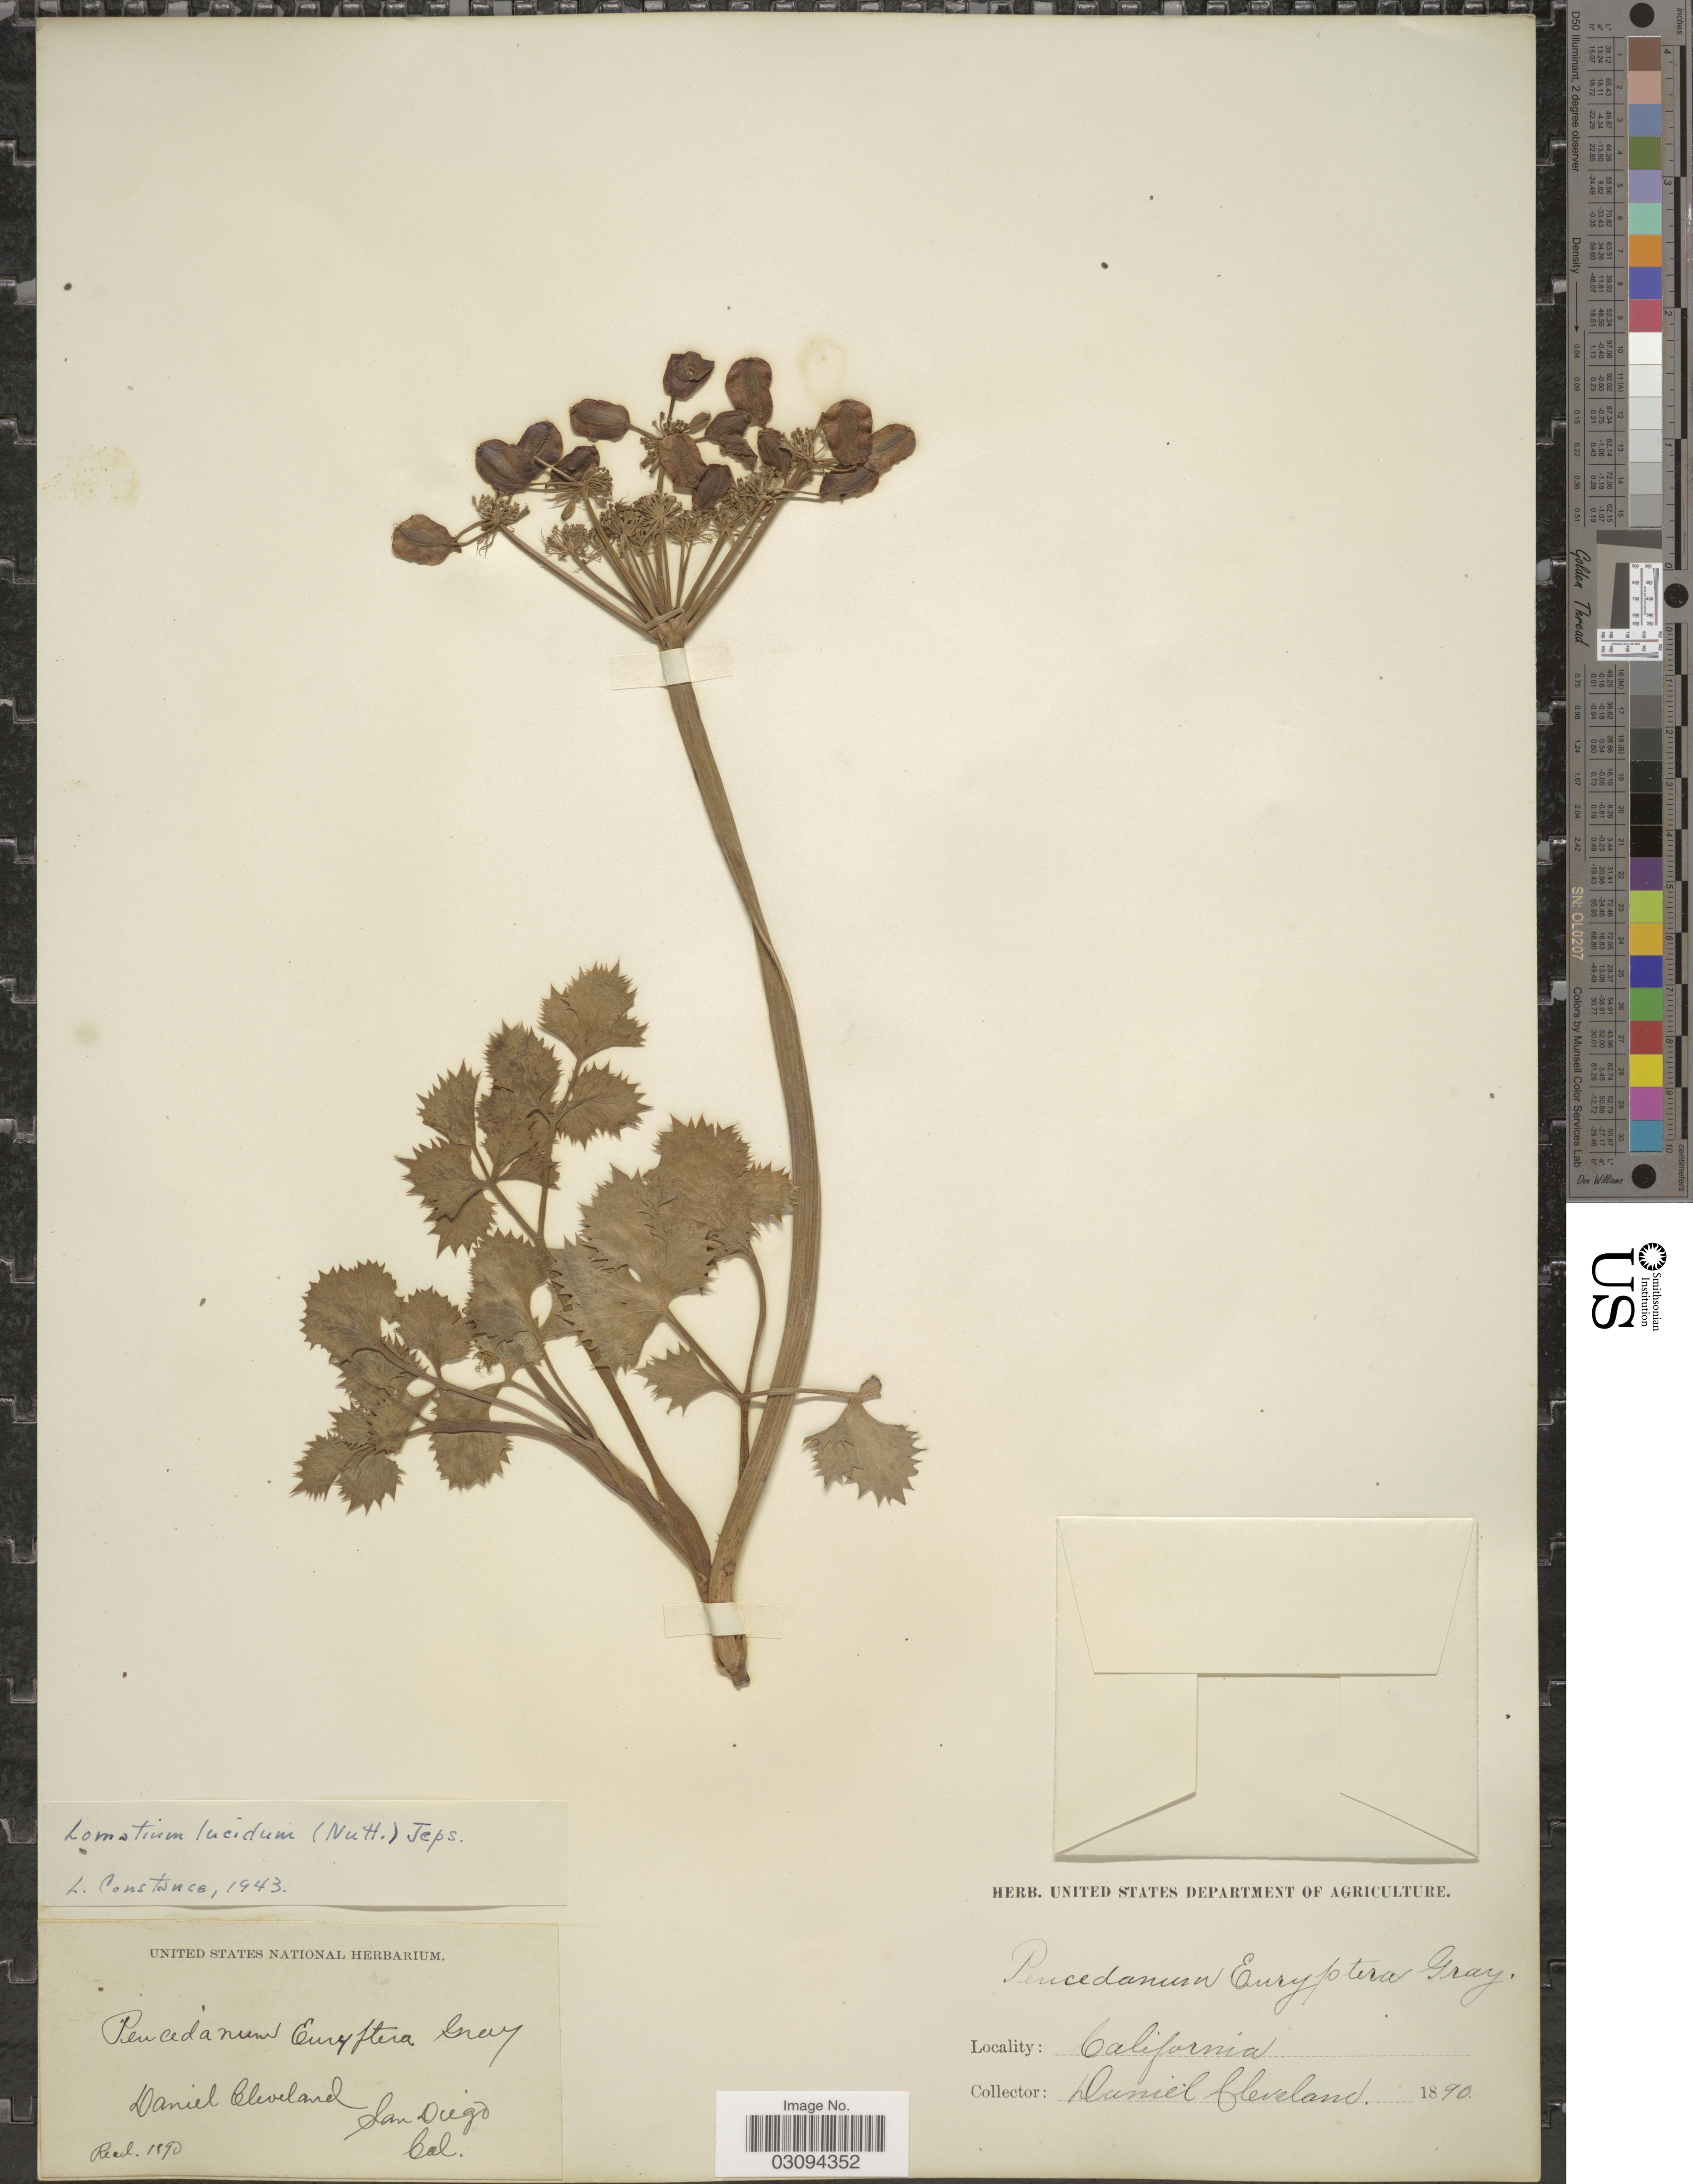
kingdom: Plantae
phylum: Tracheophyta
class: Magnoliopsida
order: Apiales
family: Apiaceae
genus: Lomatium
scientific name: Lomatium lucidum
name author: (Nutt. ex Torr. & A. Gray) Jeps.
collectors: D. Cleveland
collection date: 1890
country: United States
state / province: California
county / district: San Diego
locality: San Diego.